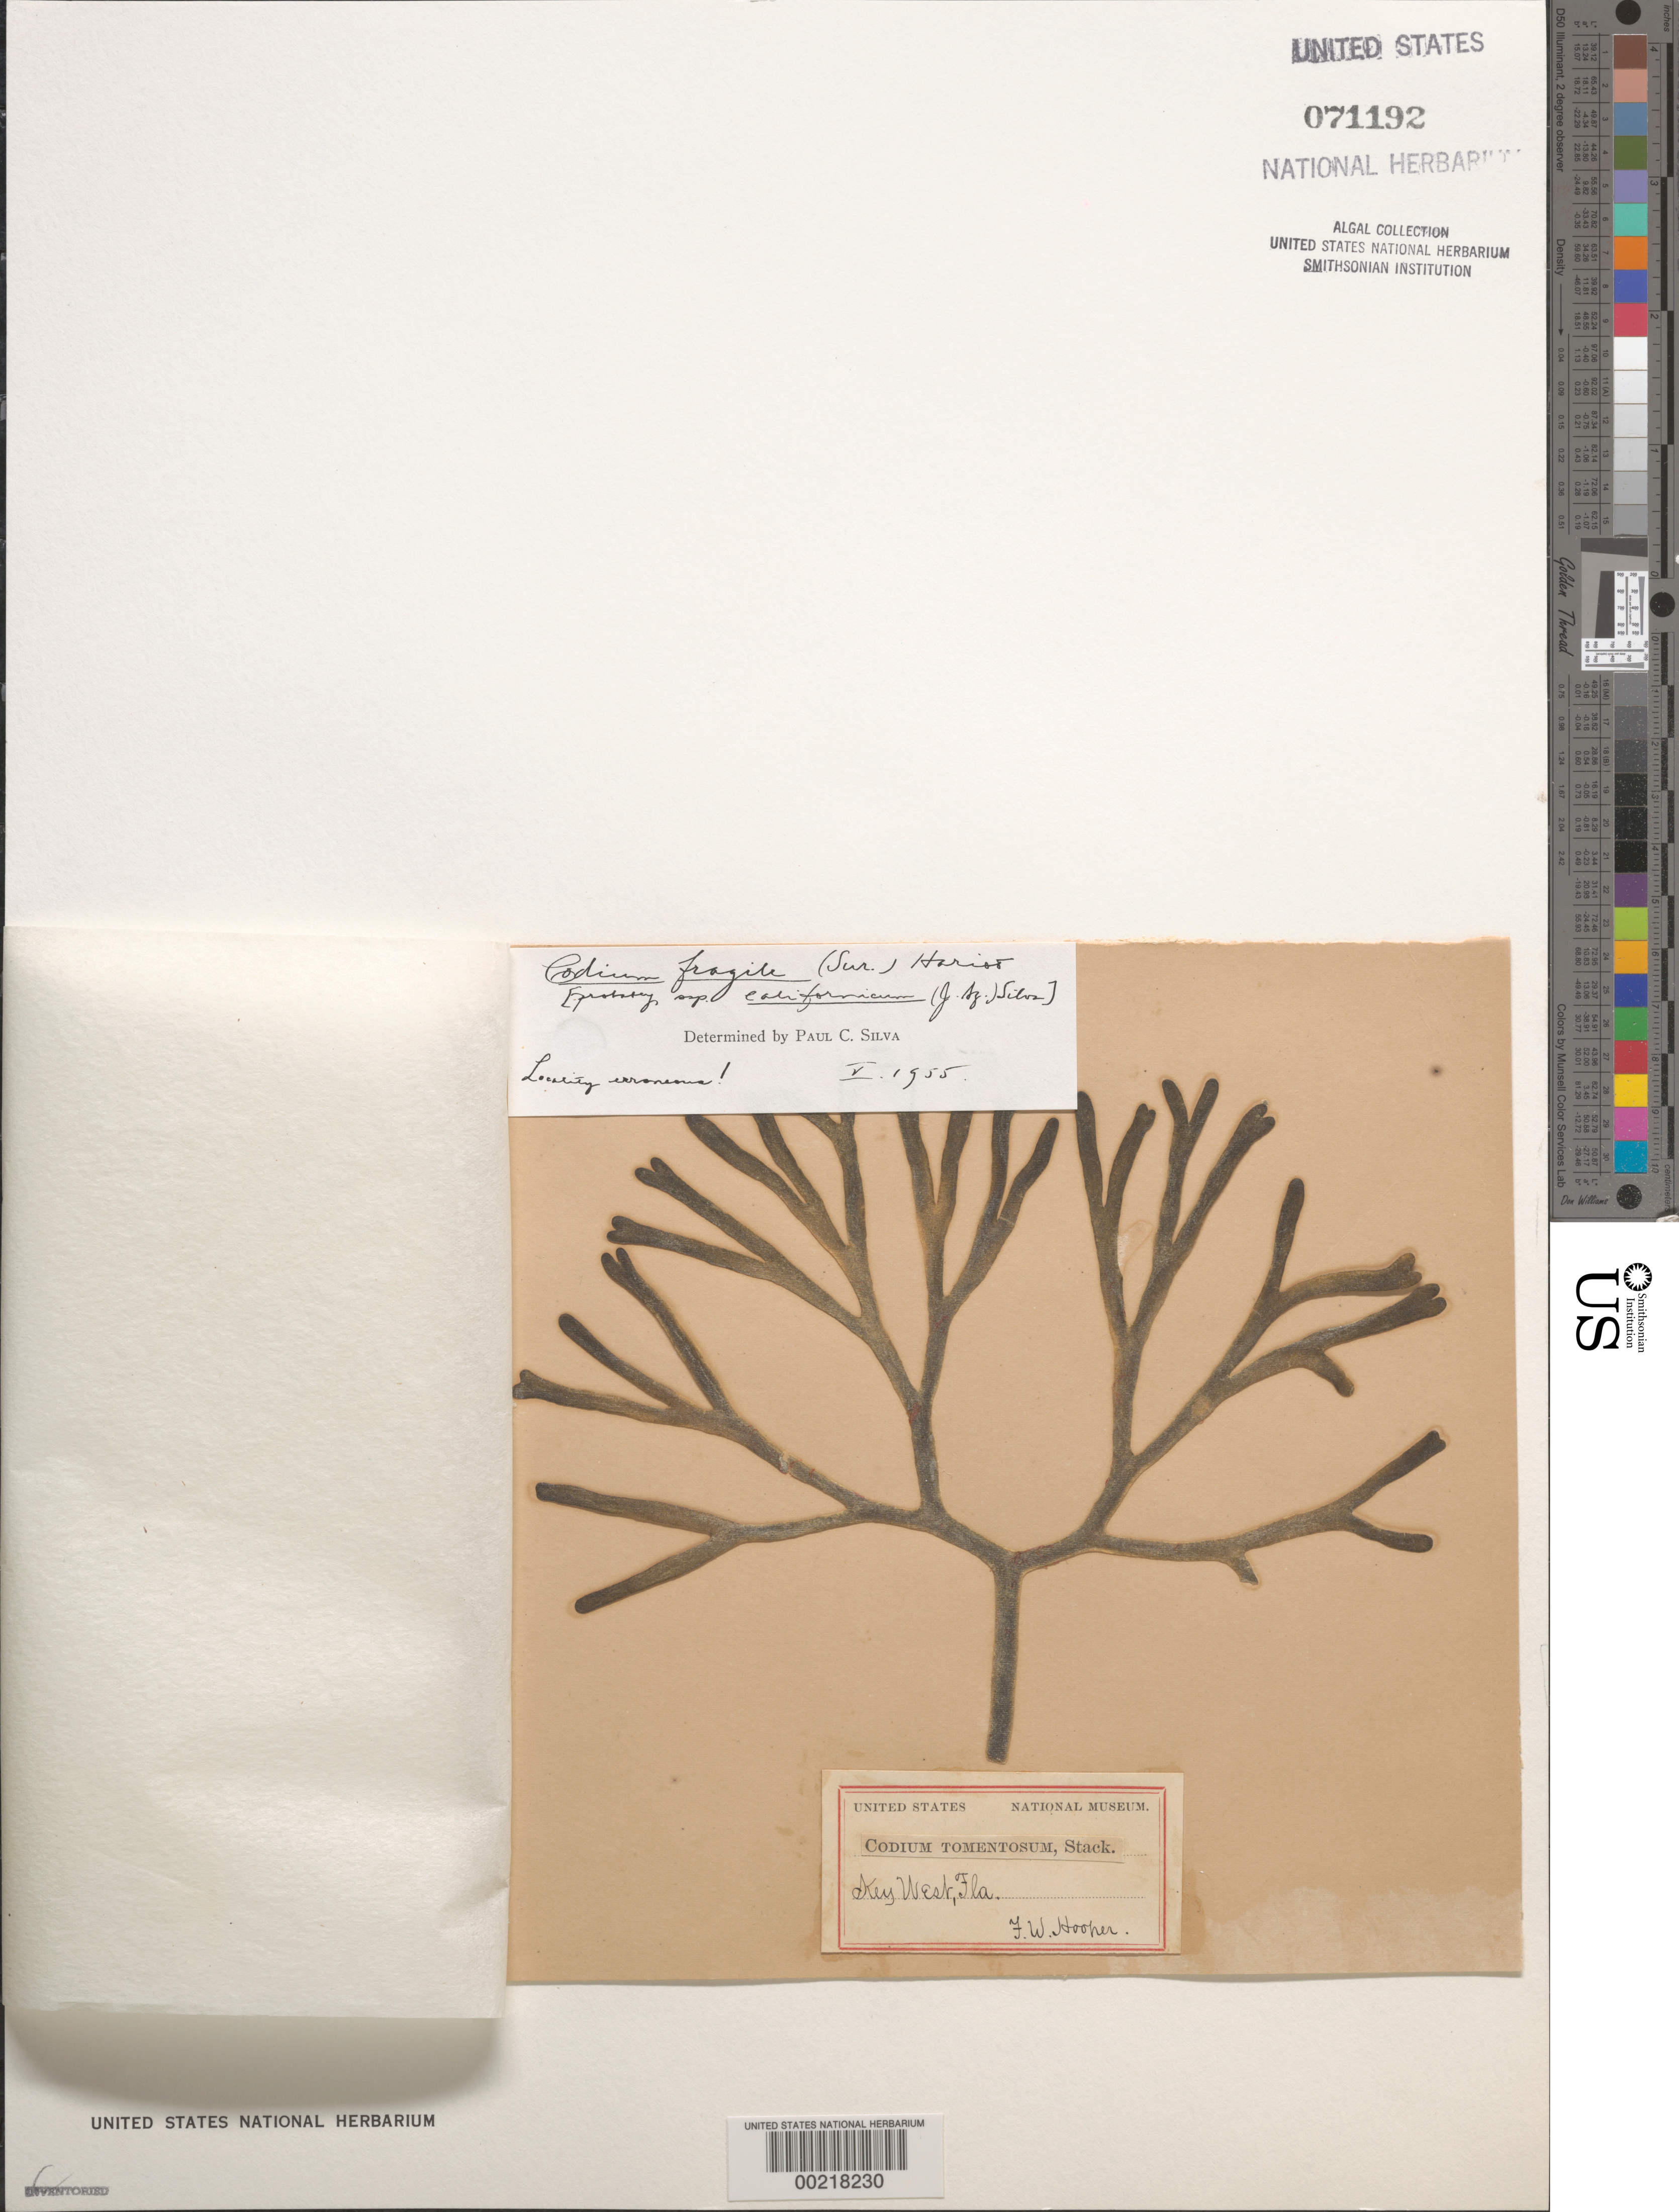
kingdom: Plantae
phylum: Chlorophyta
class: Ulvophyceae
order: Bryopsidales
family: Codiaceae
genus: Codium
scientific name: Codium fragile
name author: (Suringar) P. Hariot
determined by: Silva, P. C.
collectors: F. Hooper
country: United States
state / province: Florida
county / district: Monroe County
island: Key West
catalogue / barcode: US 71192